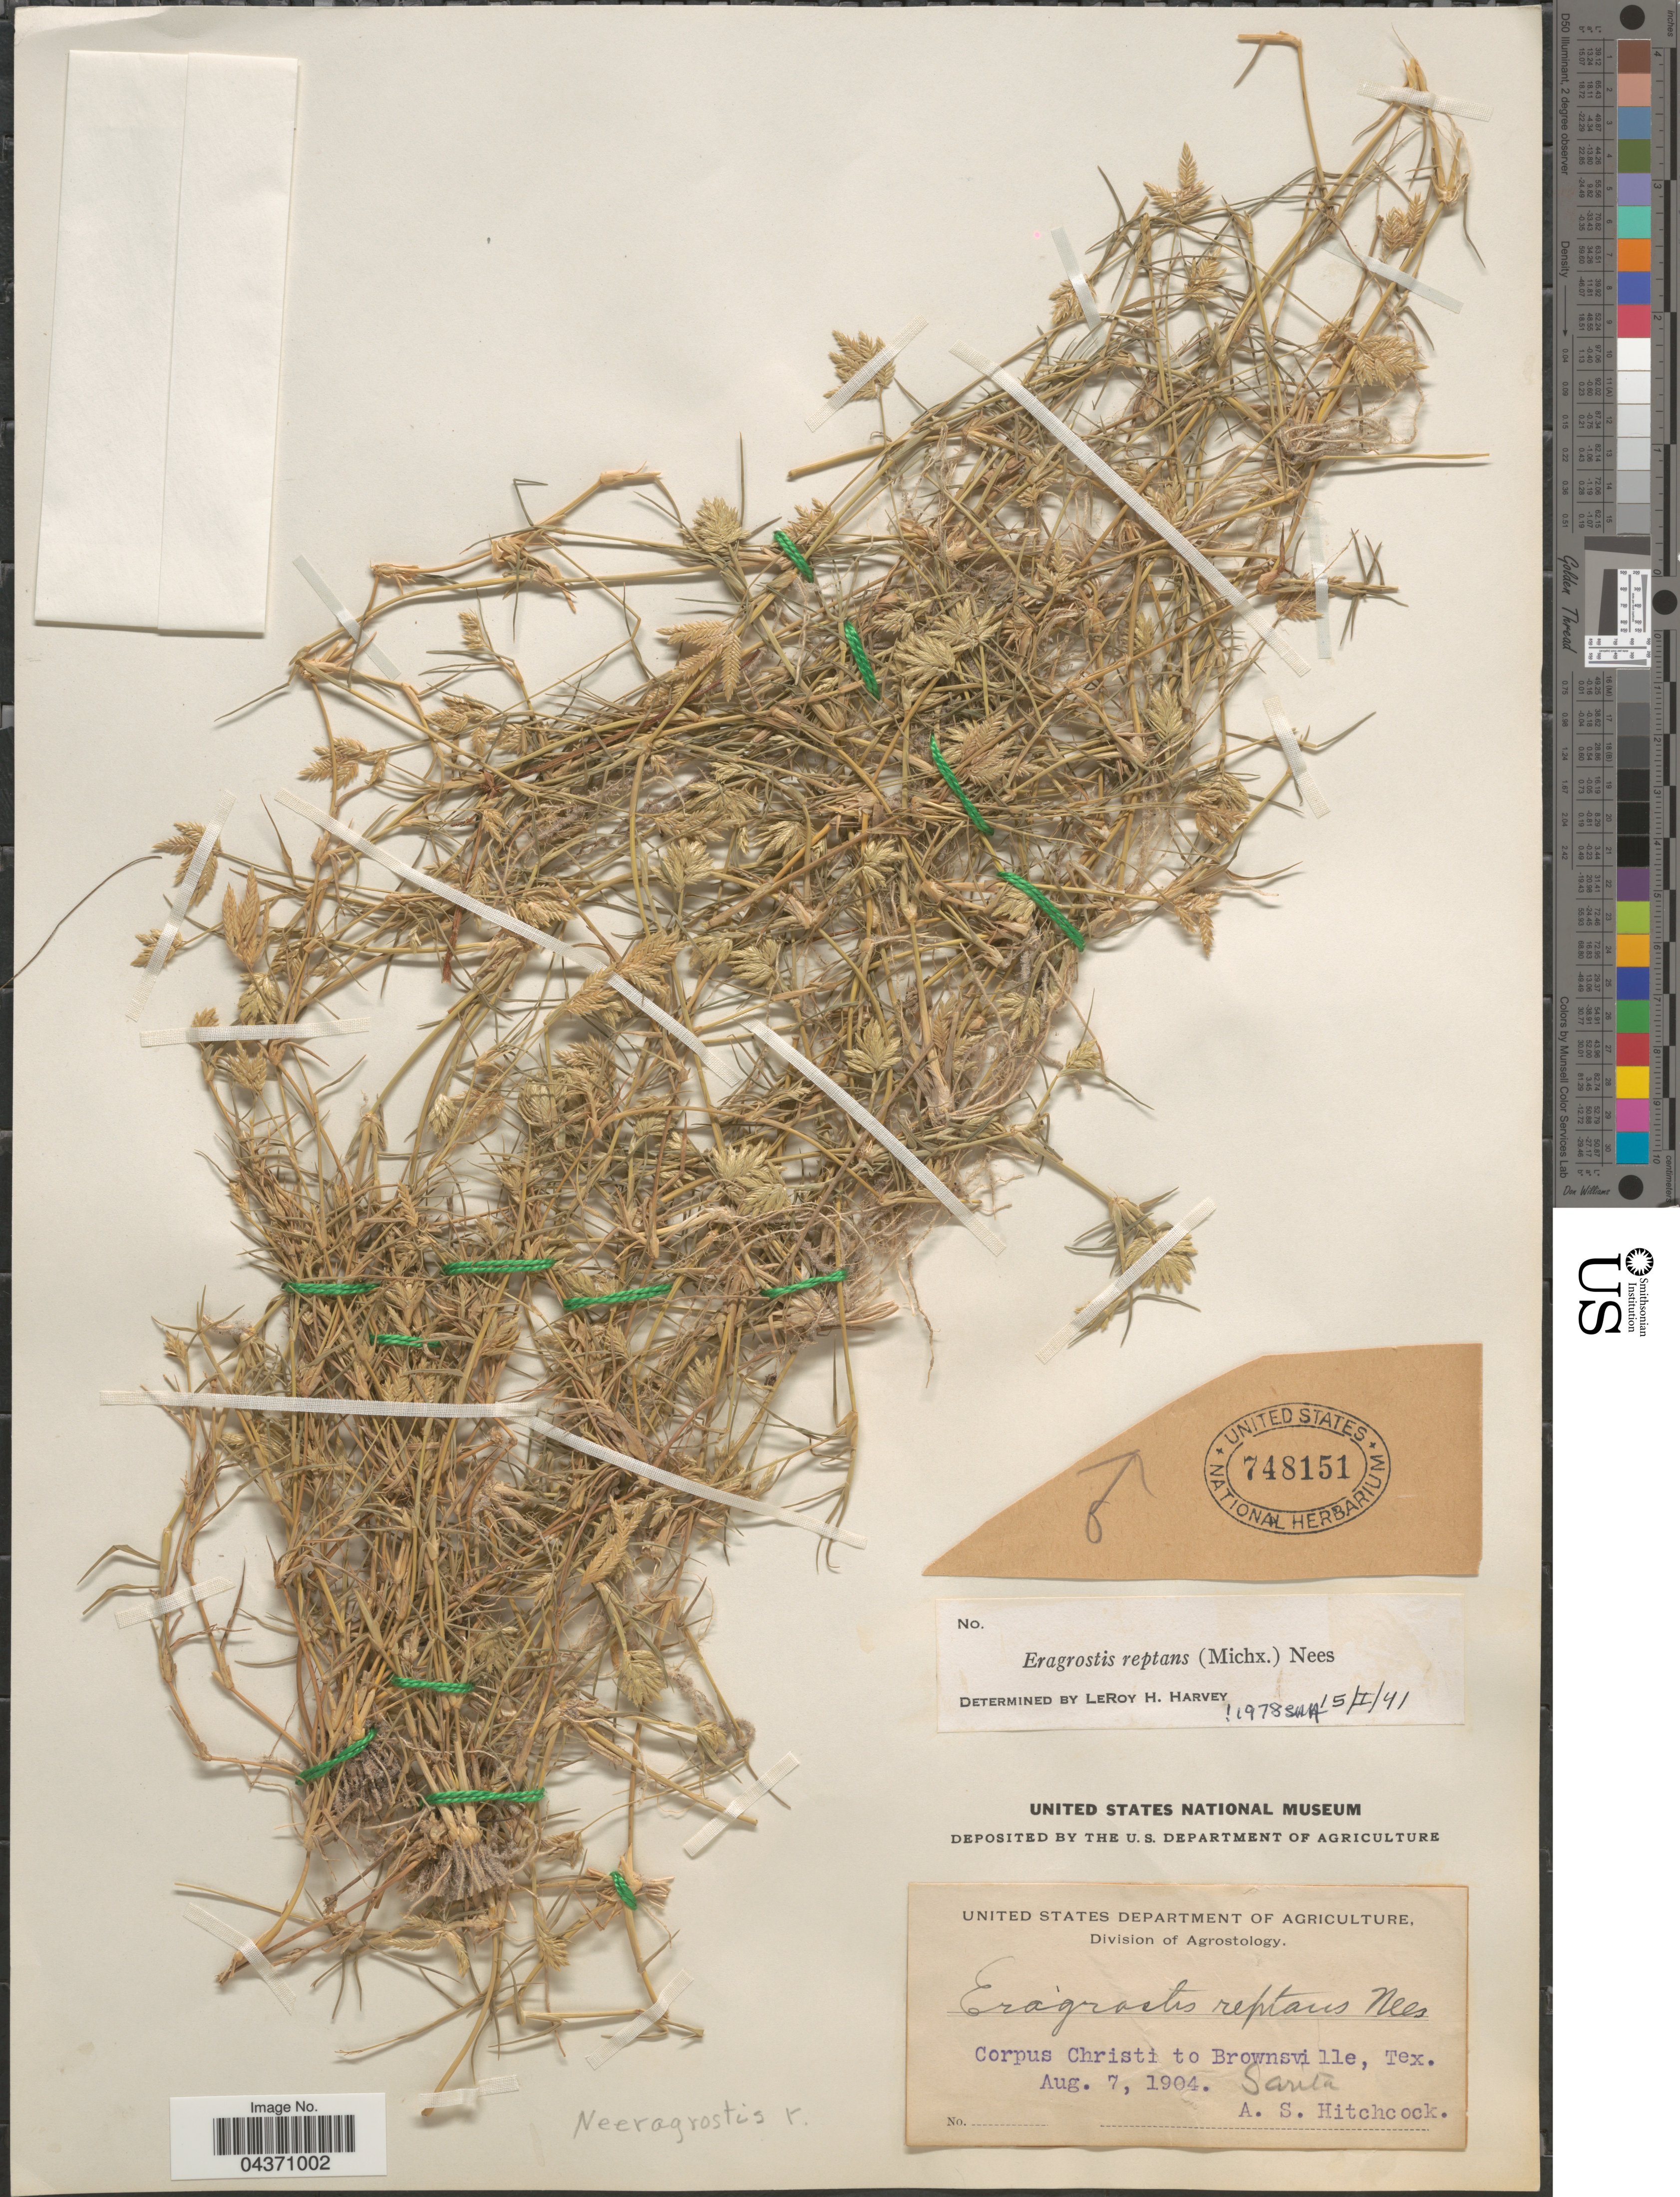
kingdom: Plantae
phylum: Tracheophyta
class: Liliopsida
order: Poales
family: Poaceae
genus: Eragrostis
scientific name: Eragrostis reptans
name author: (Michx.) Nees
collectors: A. S. Hitchcock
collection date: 1904-08-07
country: United States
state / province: Texas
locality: Corpus Christi to Brownsville. Sarita.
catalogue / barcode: US 748151